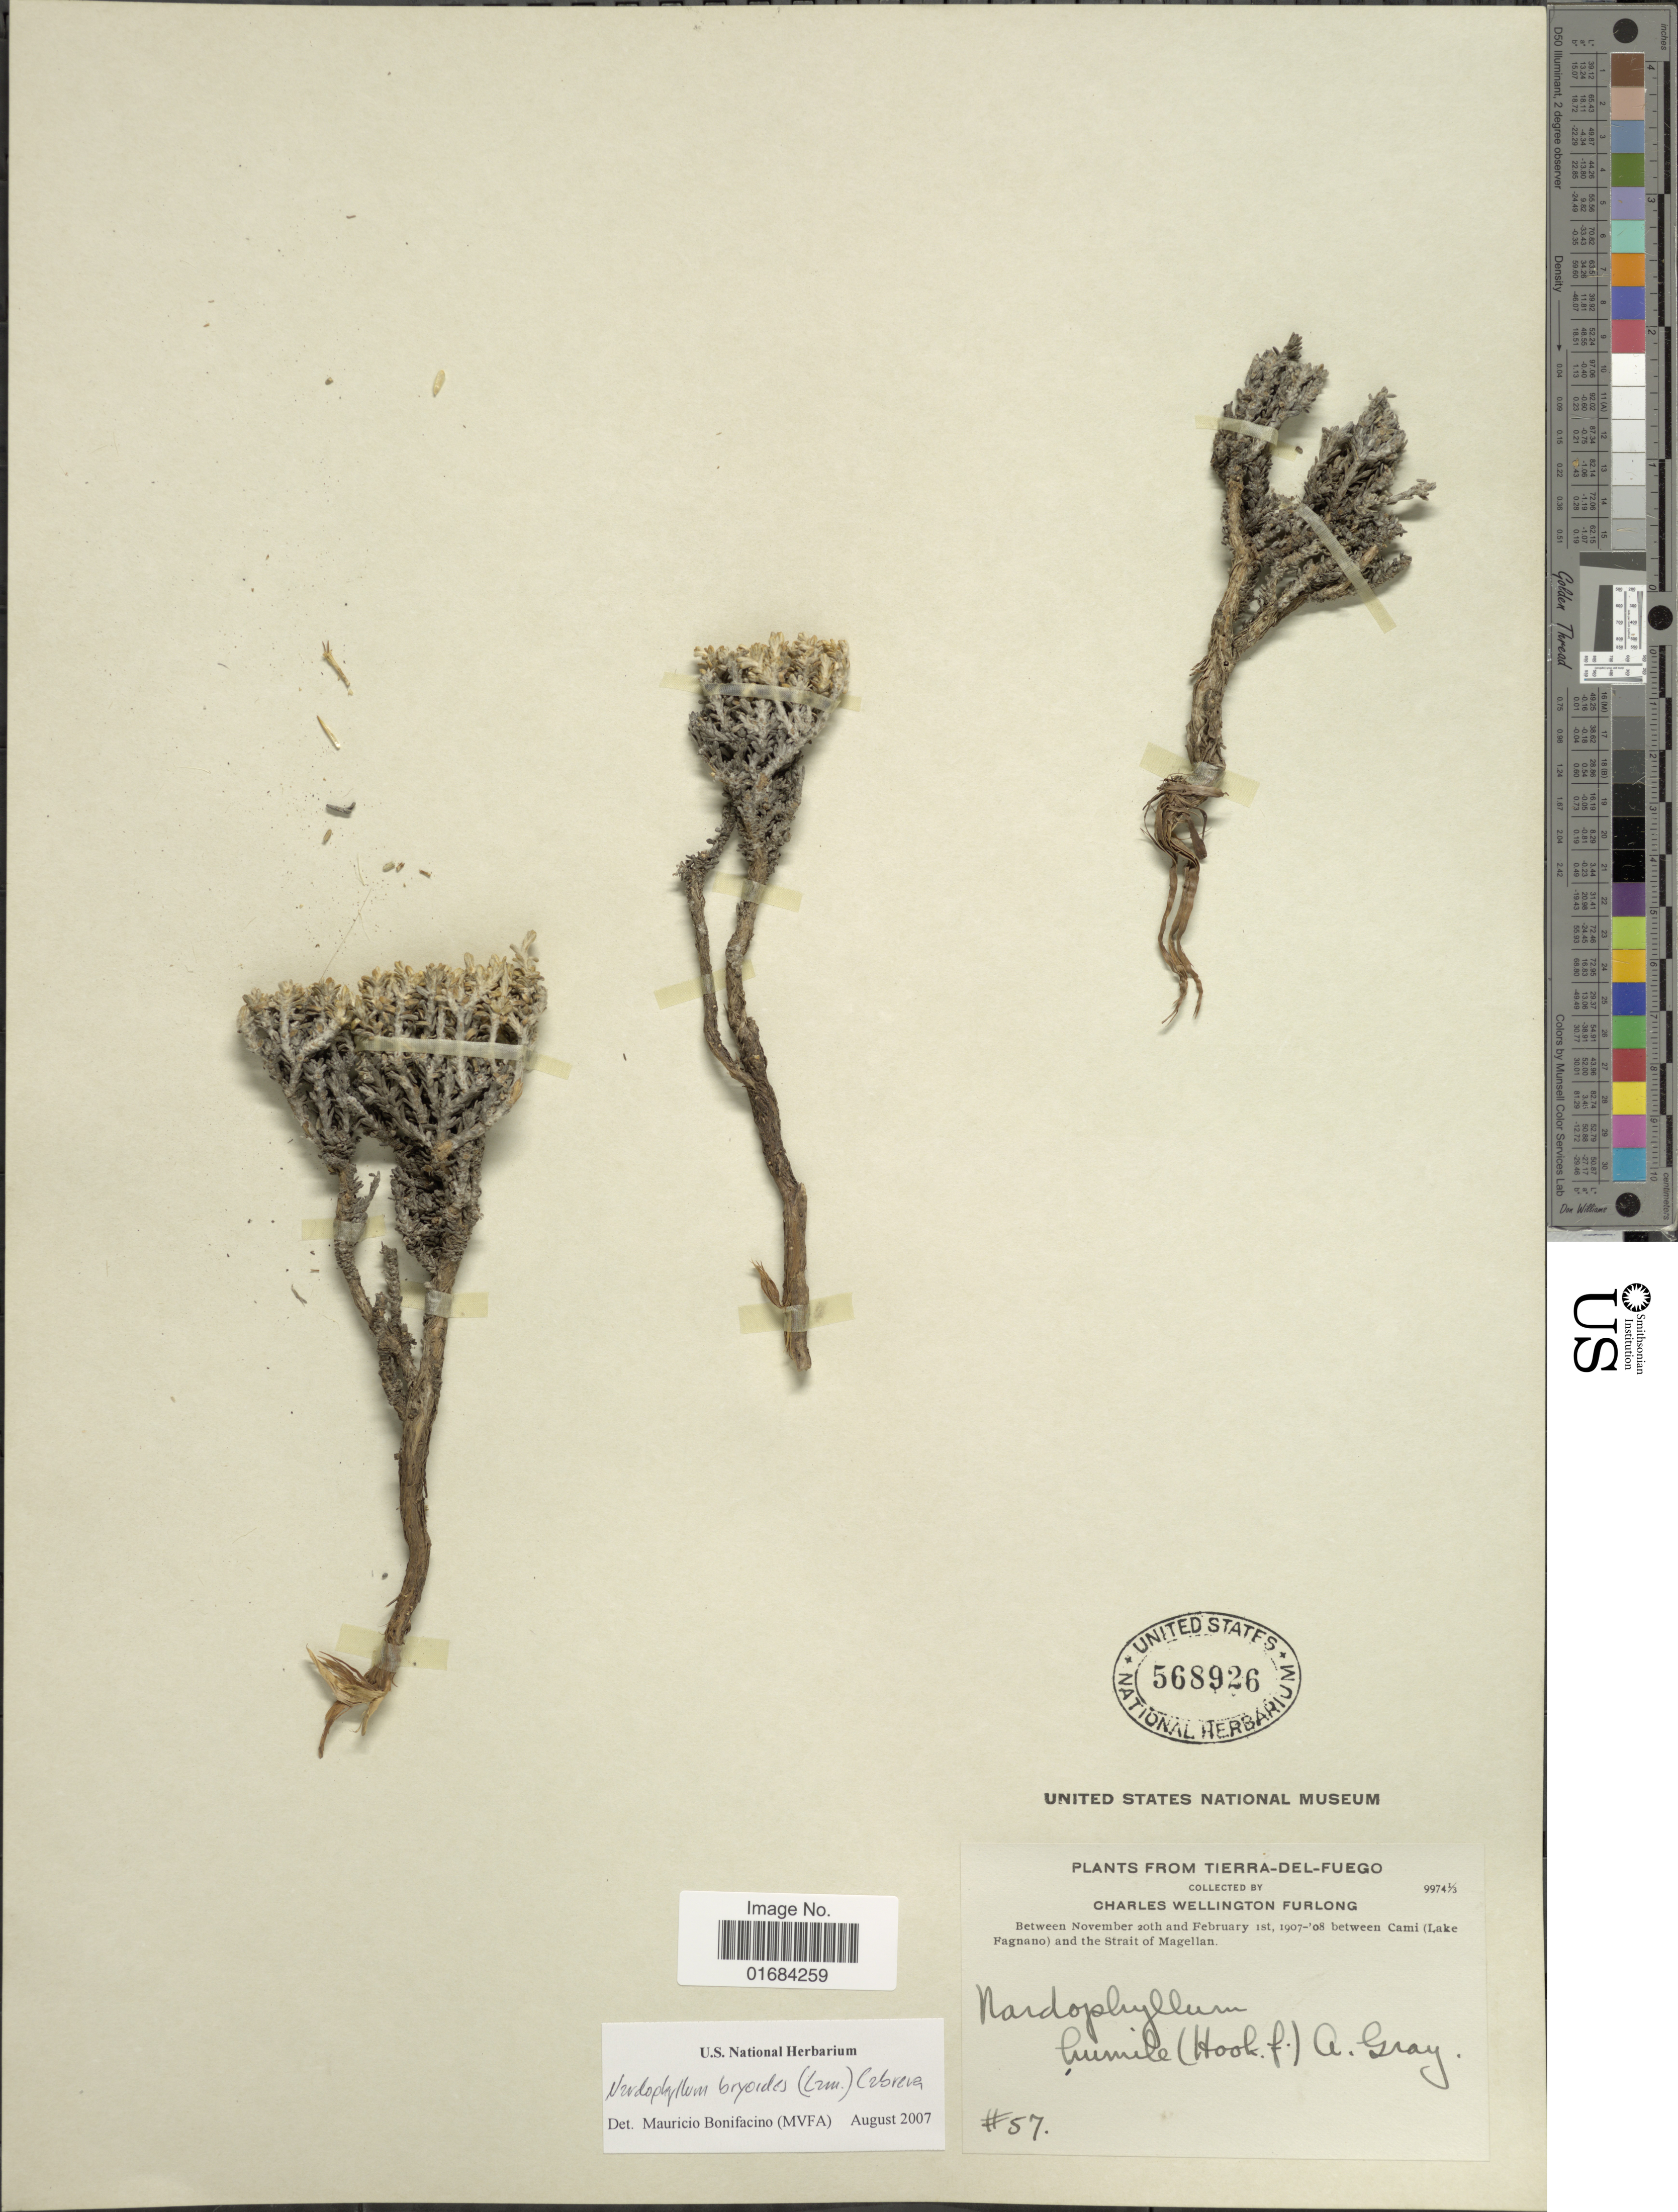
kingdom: Plantae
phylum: Tracheophyta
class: Magnoliopsida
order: Asterales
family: Asteraceae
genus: Nardophyllum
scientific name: Nardophyllum bryoides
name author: (Lam.) Cabrera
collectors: C. Furlong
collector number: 57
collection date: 1907-11-20/1908-02-01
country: Argentina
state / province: Tierra del Fuego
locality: Between Cami ( Lake Fagnano ) and the Strait of Magellan.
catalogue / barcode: US 568926